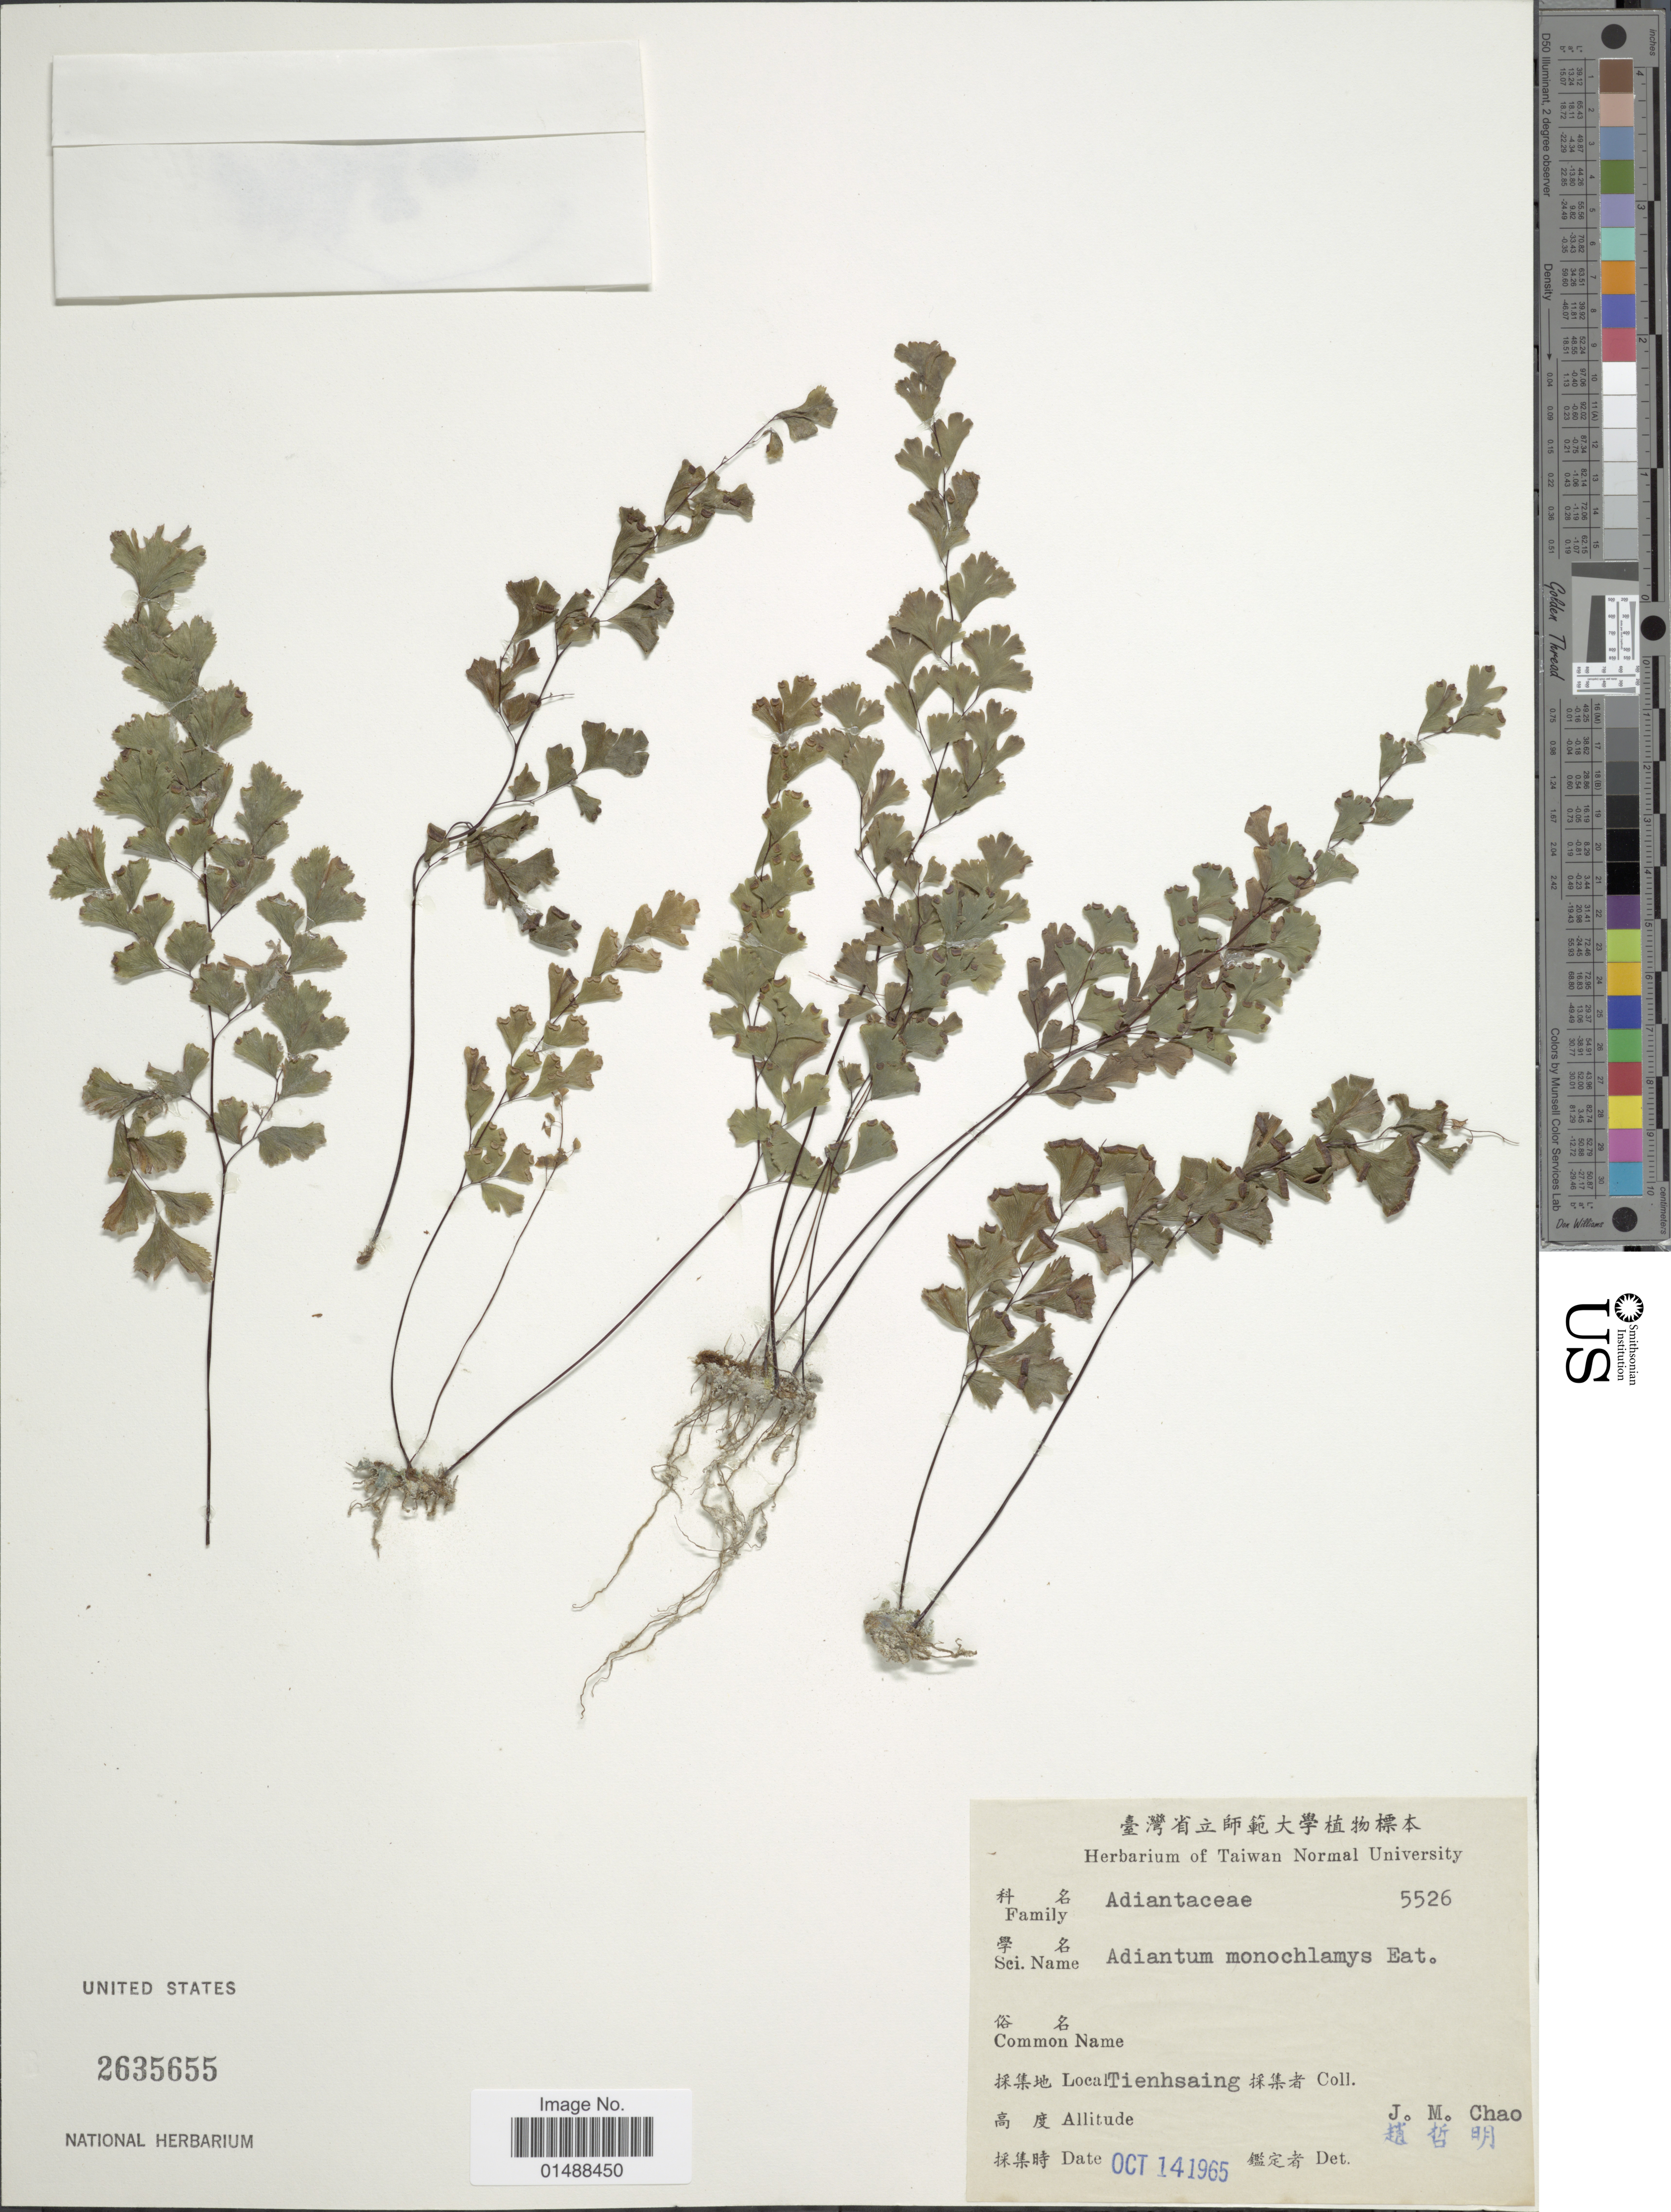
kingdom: Plantae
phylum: Tracheophyta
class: Polypodiopsida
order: Polypodiales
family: Pteridaceae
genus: Adiantum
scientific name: Adiantum monochlamys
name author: D.C. Eaton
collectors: J. Chao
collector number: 5526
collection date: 1965-10-14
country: Taiwan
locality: Taiwan, Tienhsaing.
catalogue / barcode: US 2635655